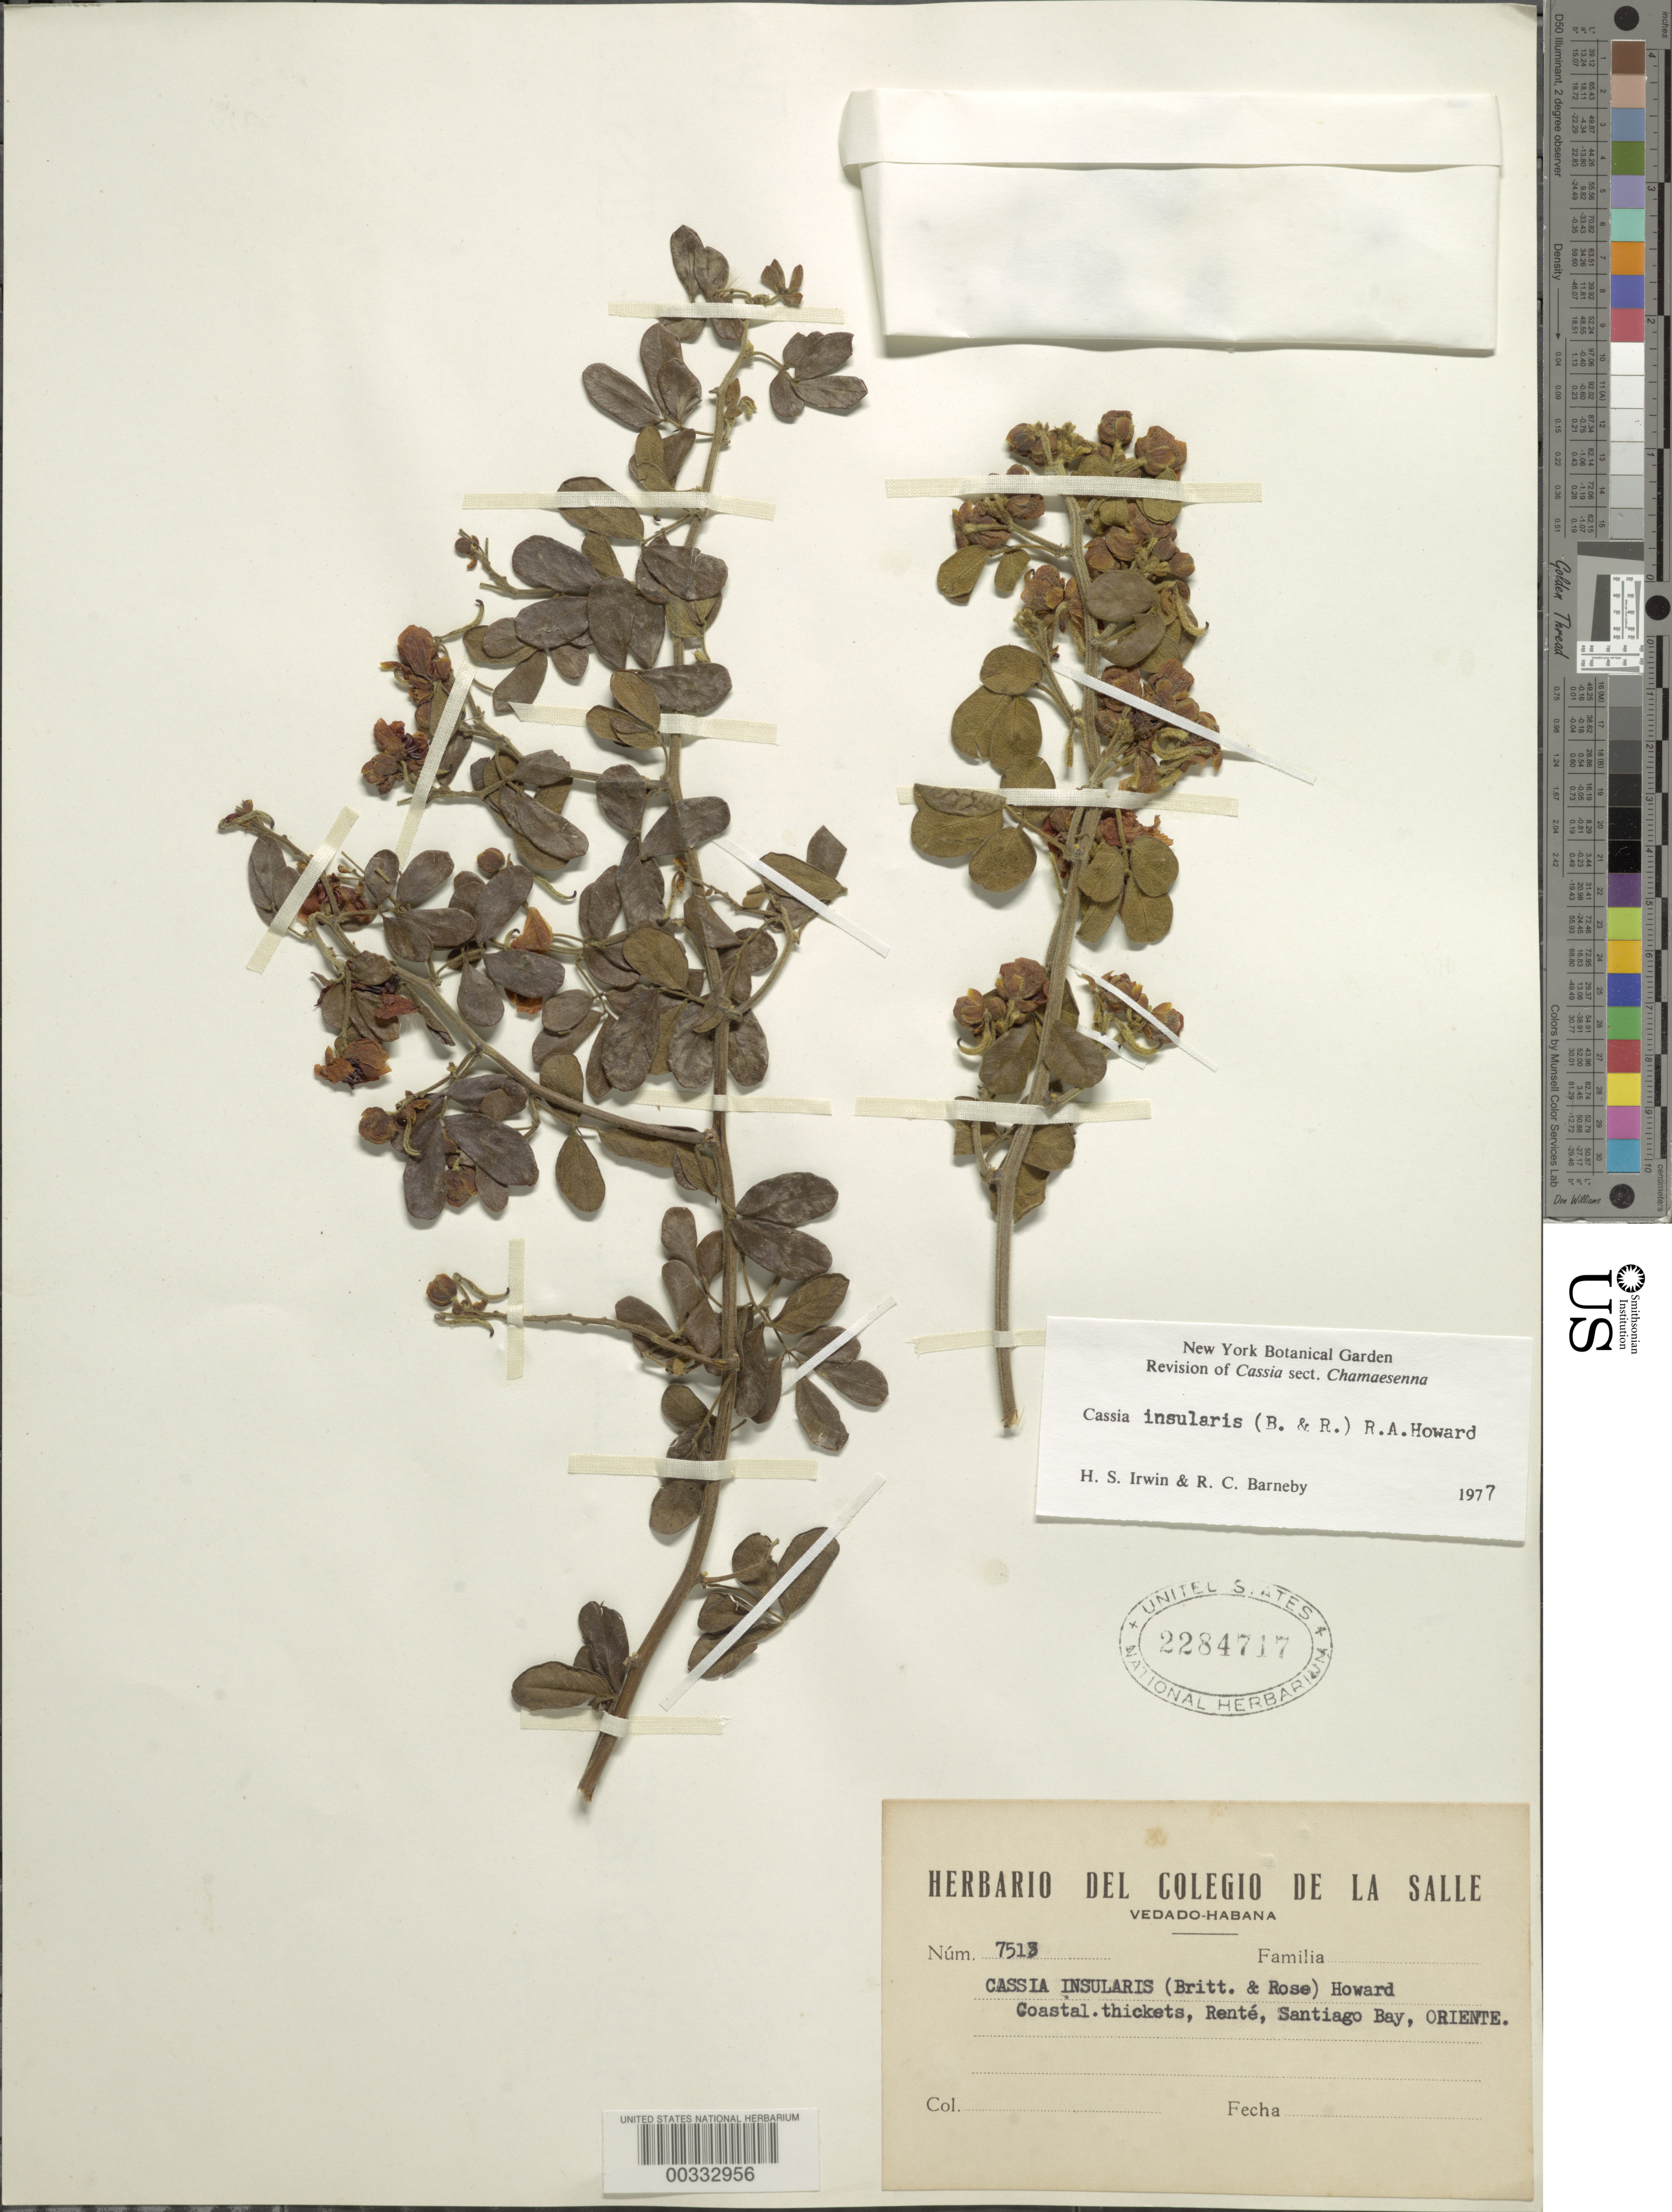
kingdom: Plantae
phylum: Tracheophyta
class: Magnoliopsida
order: Fabales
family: Fabaceae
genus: Senna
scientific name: Senna insularis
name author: (Britton & Rose) H.S. Irwin & Barneby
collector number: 7513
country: Cuba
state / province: Oriente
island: Greater Antilles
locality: Rente, santiago bay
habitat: Coastal thickets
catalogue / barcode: US 2284717